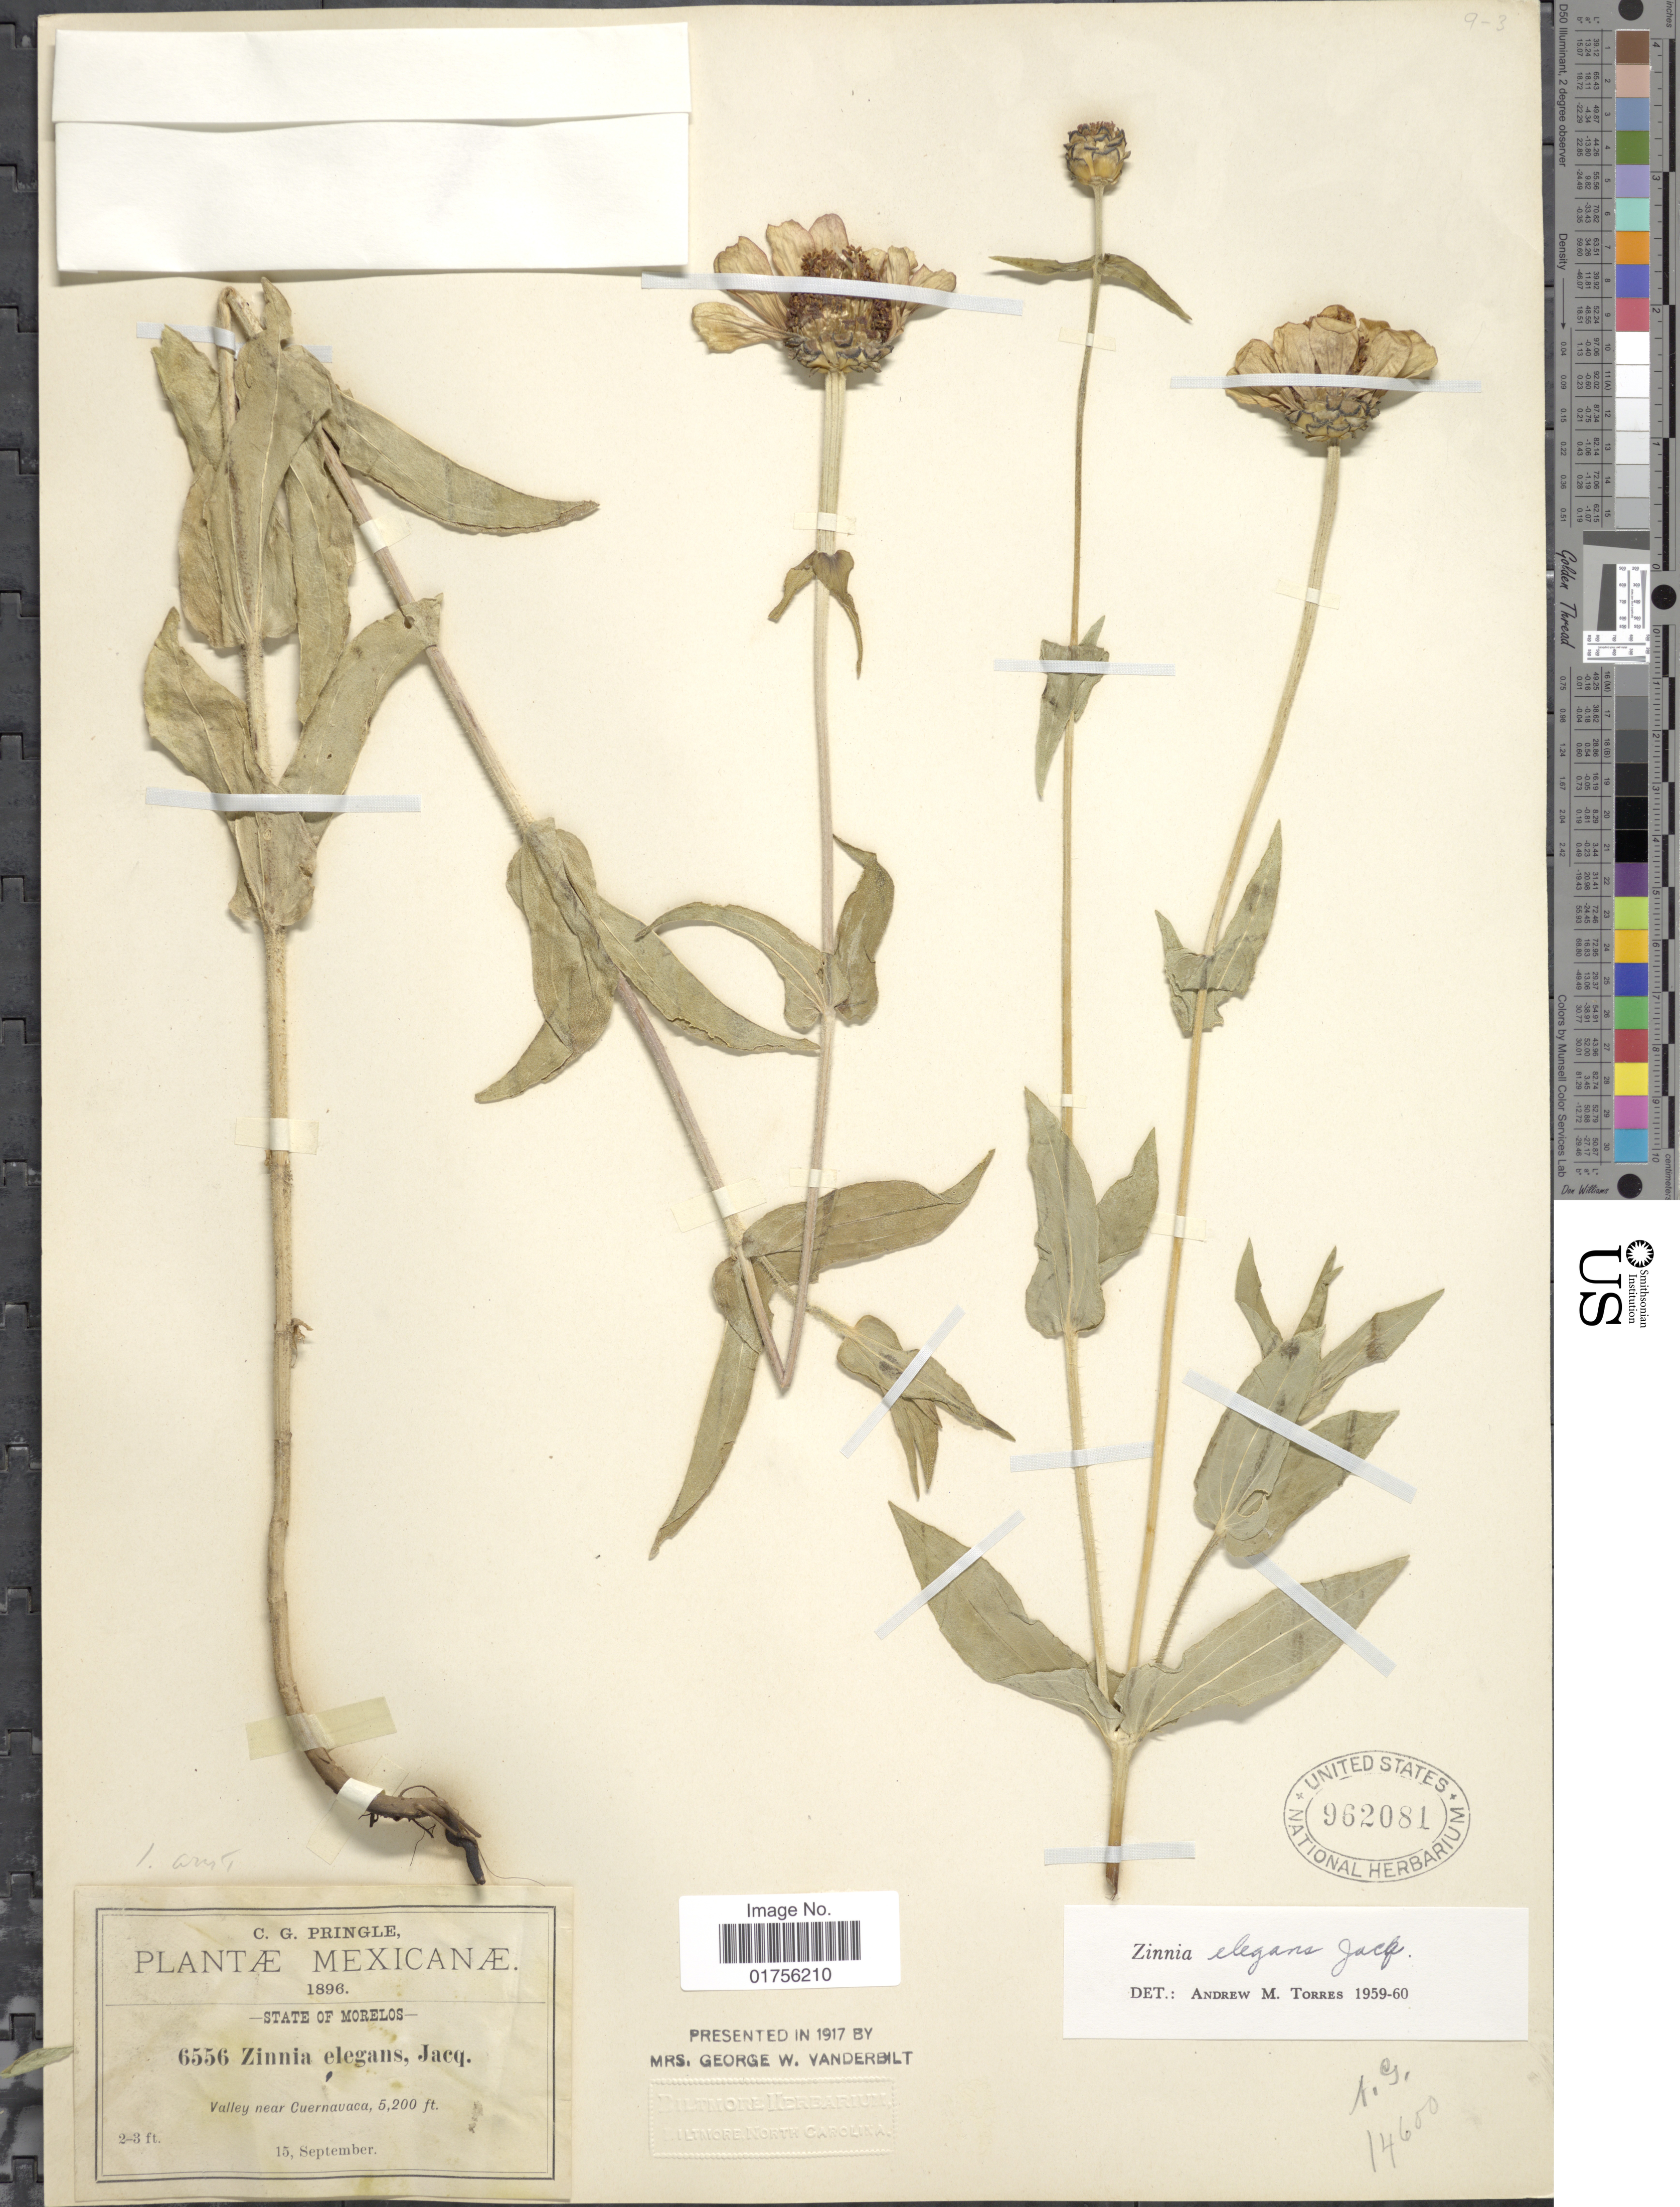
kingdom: Plantae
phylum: Tracheophyta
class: Magnoliopsida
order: Asterales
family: Asteraceae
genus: Zinnia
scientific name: Zinnia elegans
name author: Jacq.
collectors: C. G. Pringle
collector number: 6556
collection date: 1896-09-15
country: Mexico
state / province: Morelos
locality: State of Morelos, Valley near Cuernavaca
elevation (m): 1585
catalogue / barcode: US 962081